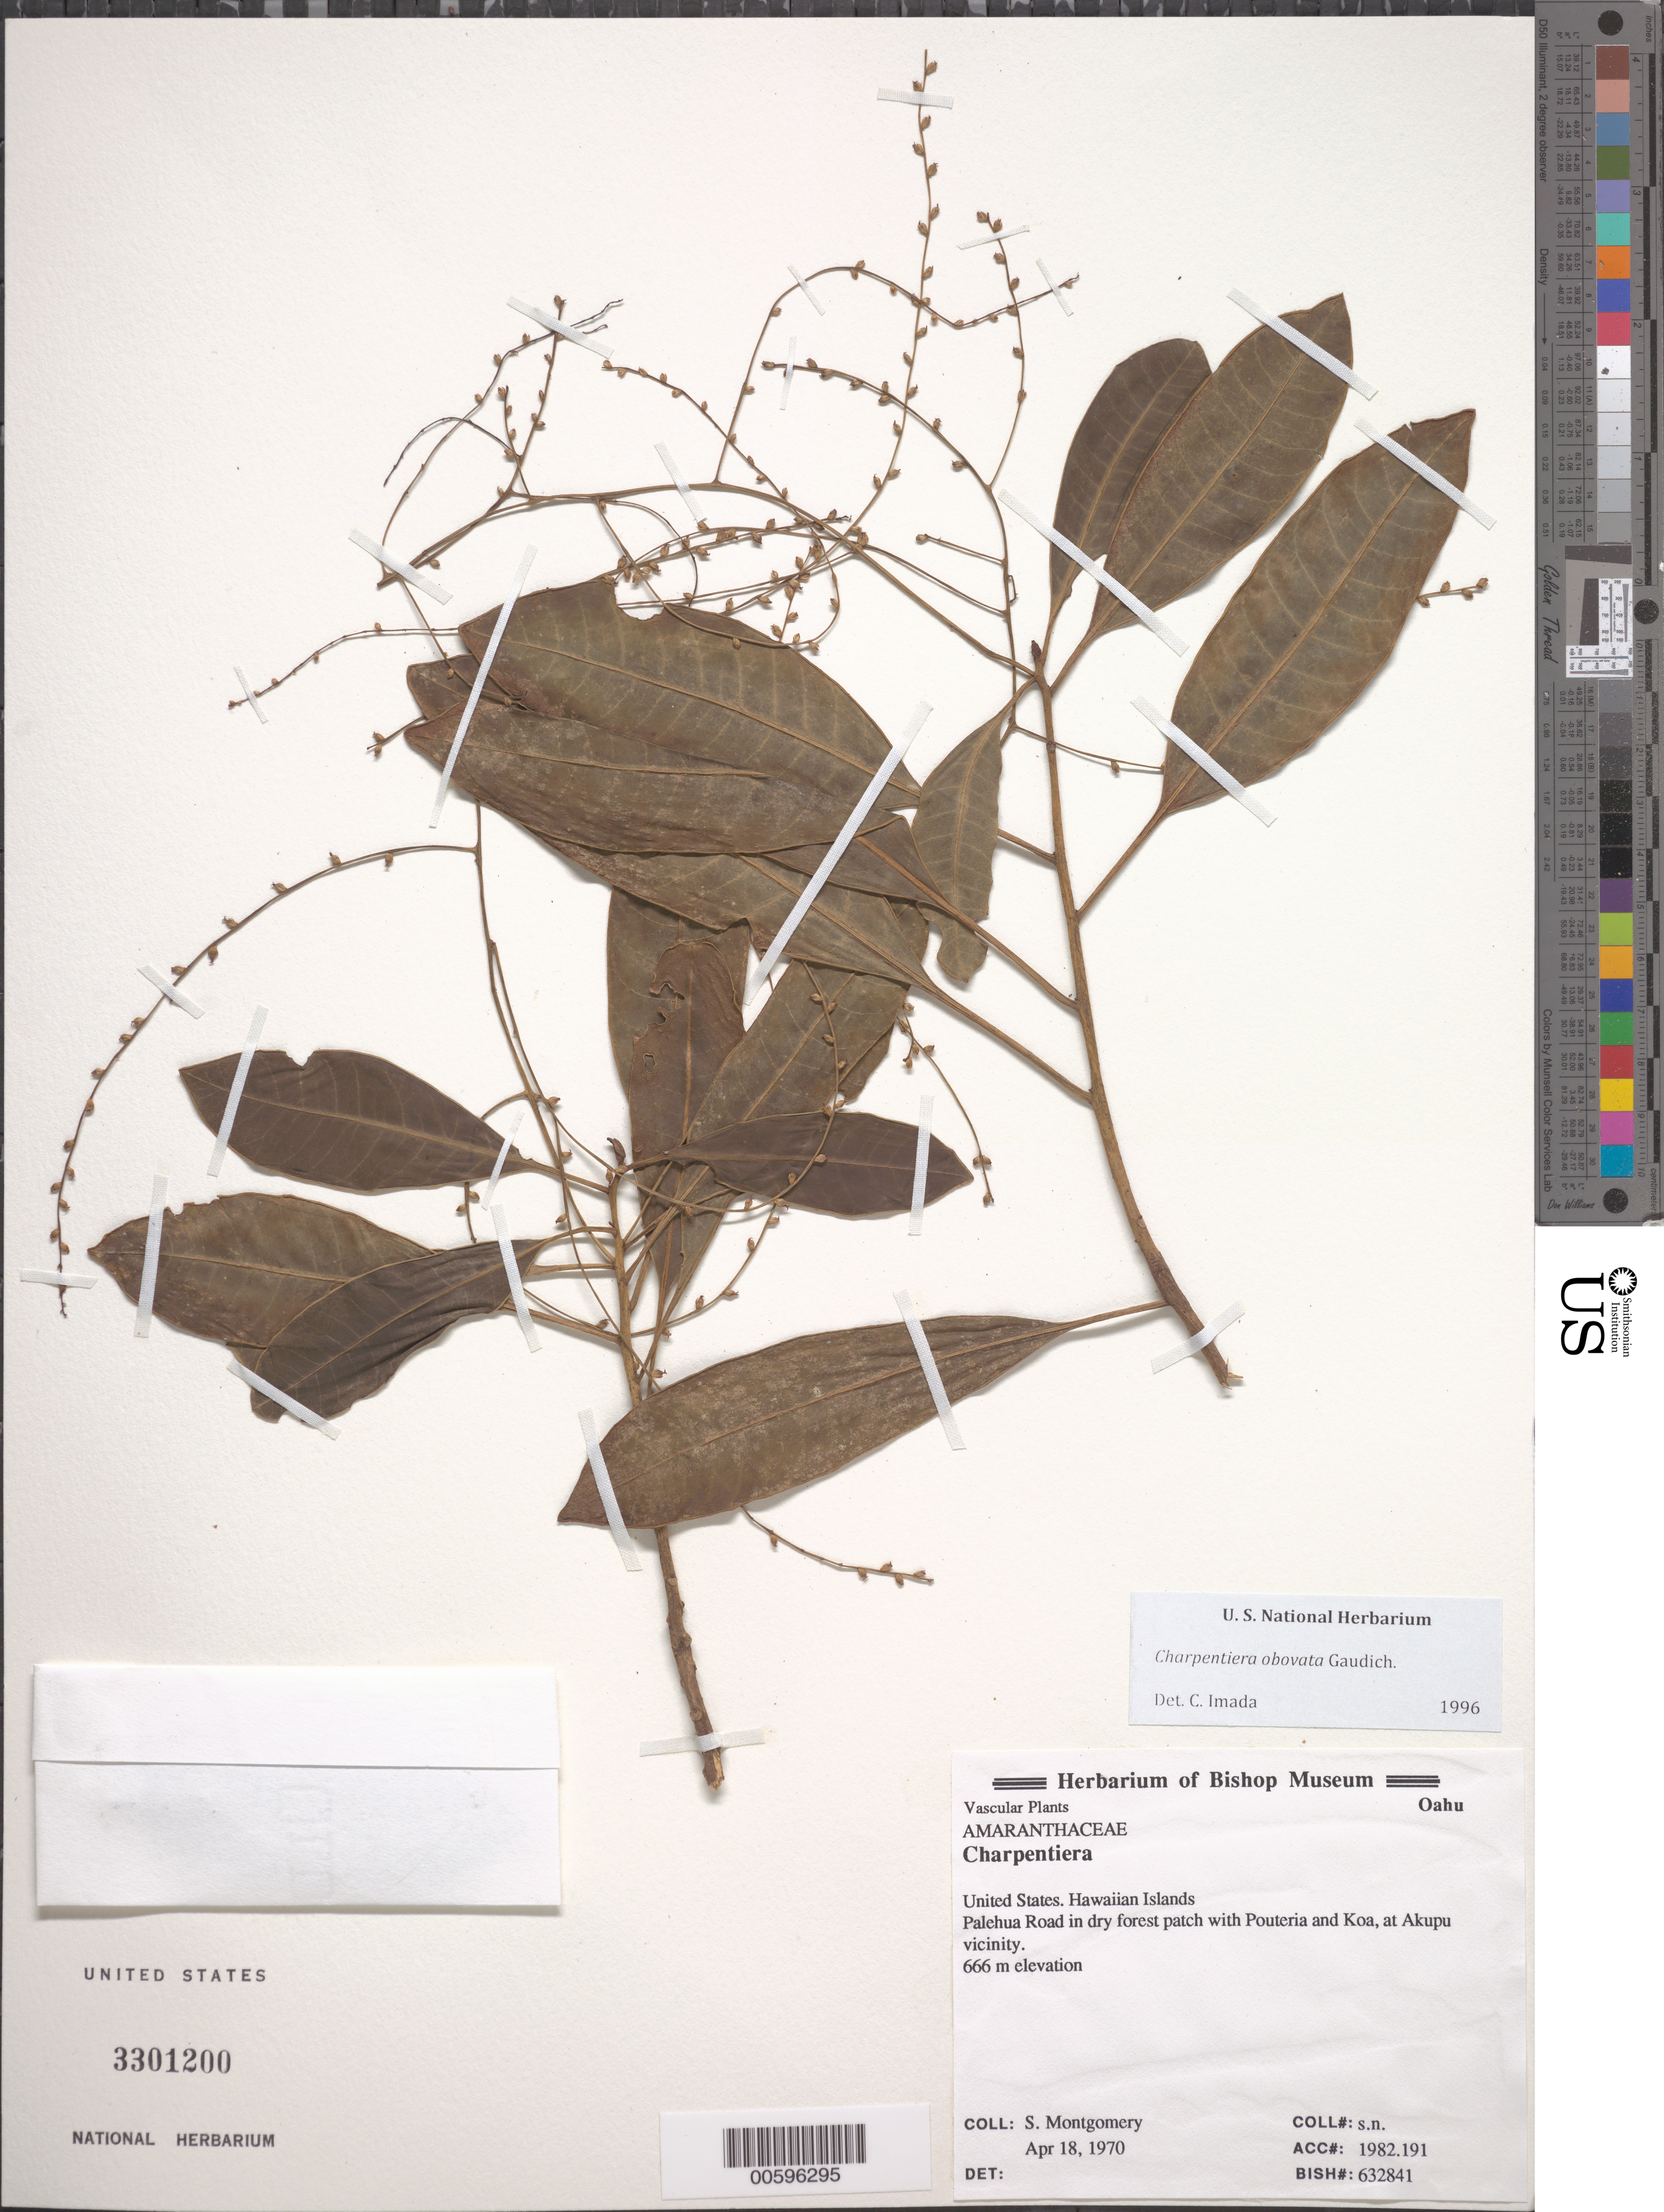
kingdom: Plantae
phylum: Tracheophyta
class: Magnoliopsida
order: Caryophyllales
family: Amaranthaceae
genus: Charpentiera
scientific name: Charpentiera obovata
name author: Gaudich.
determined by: Imada, C. T.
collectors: S. Montgomery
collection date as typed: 18 Apr 1970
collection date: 1970-04-18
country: United States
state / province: Hawaii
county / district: Honolulu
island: Oahu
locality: Palehua Rd, Akupu vicinity.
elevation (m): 666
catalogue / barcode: US 3301200